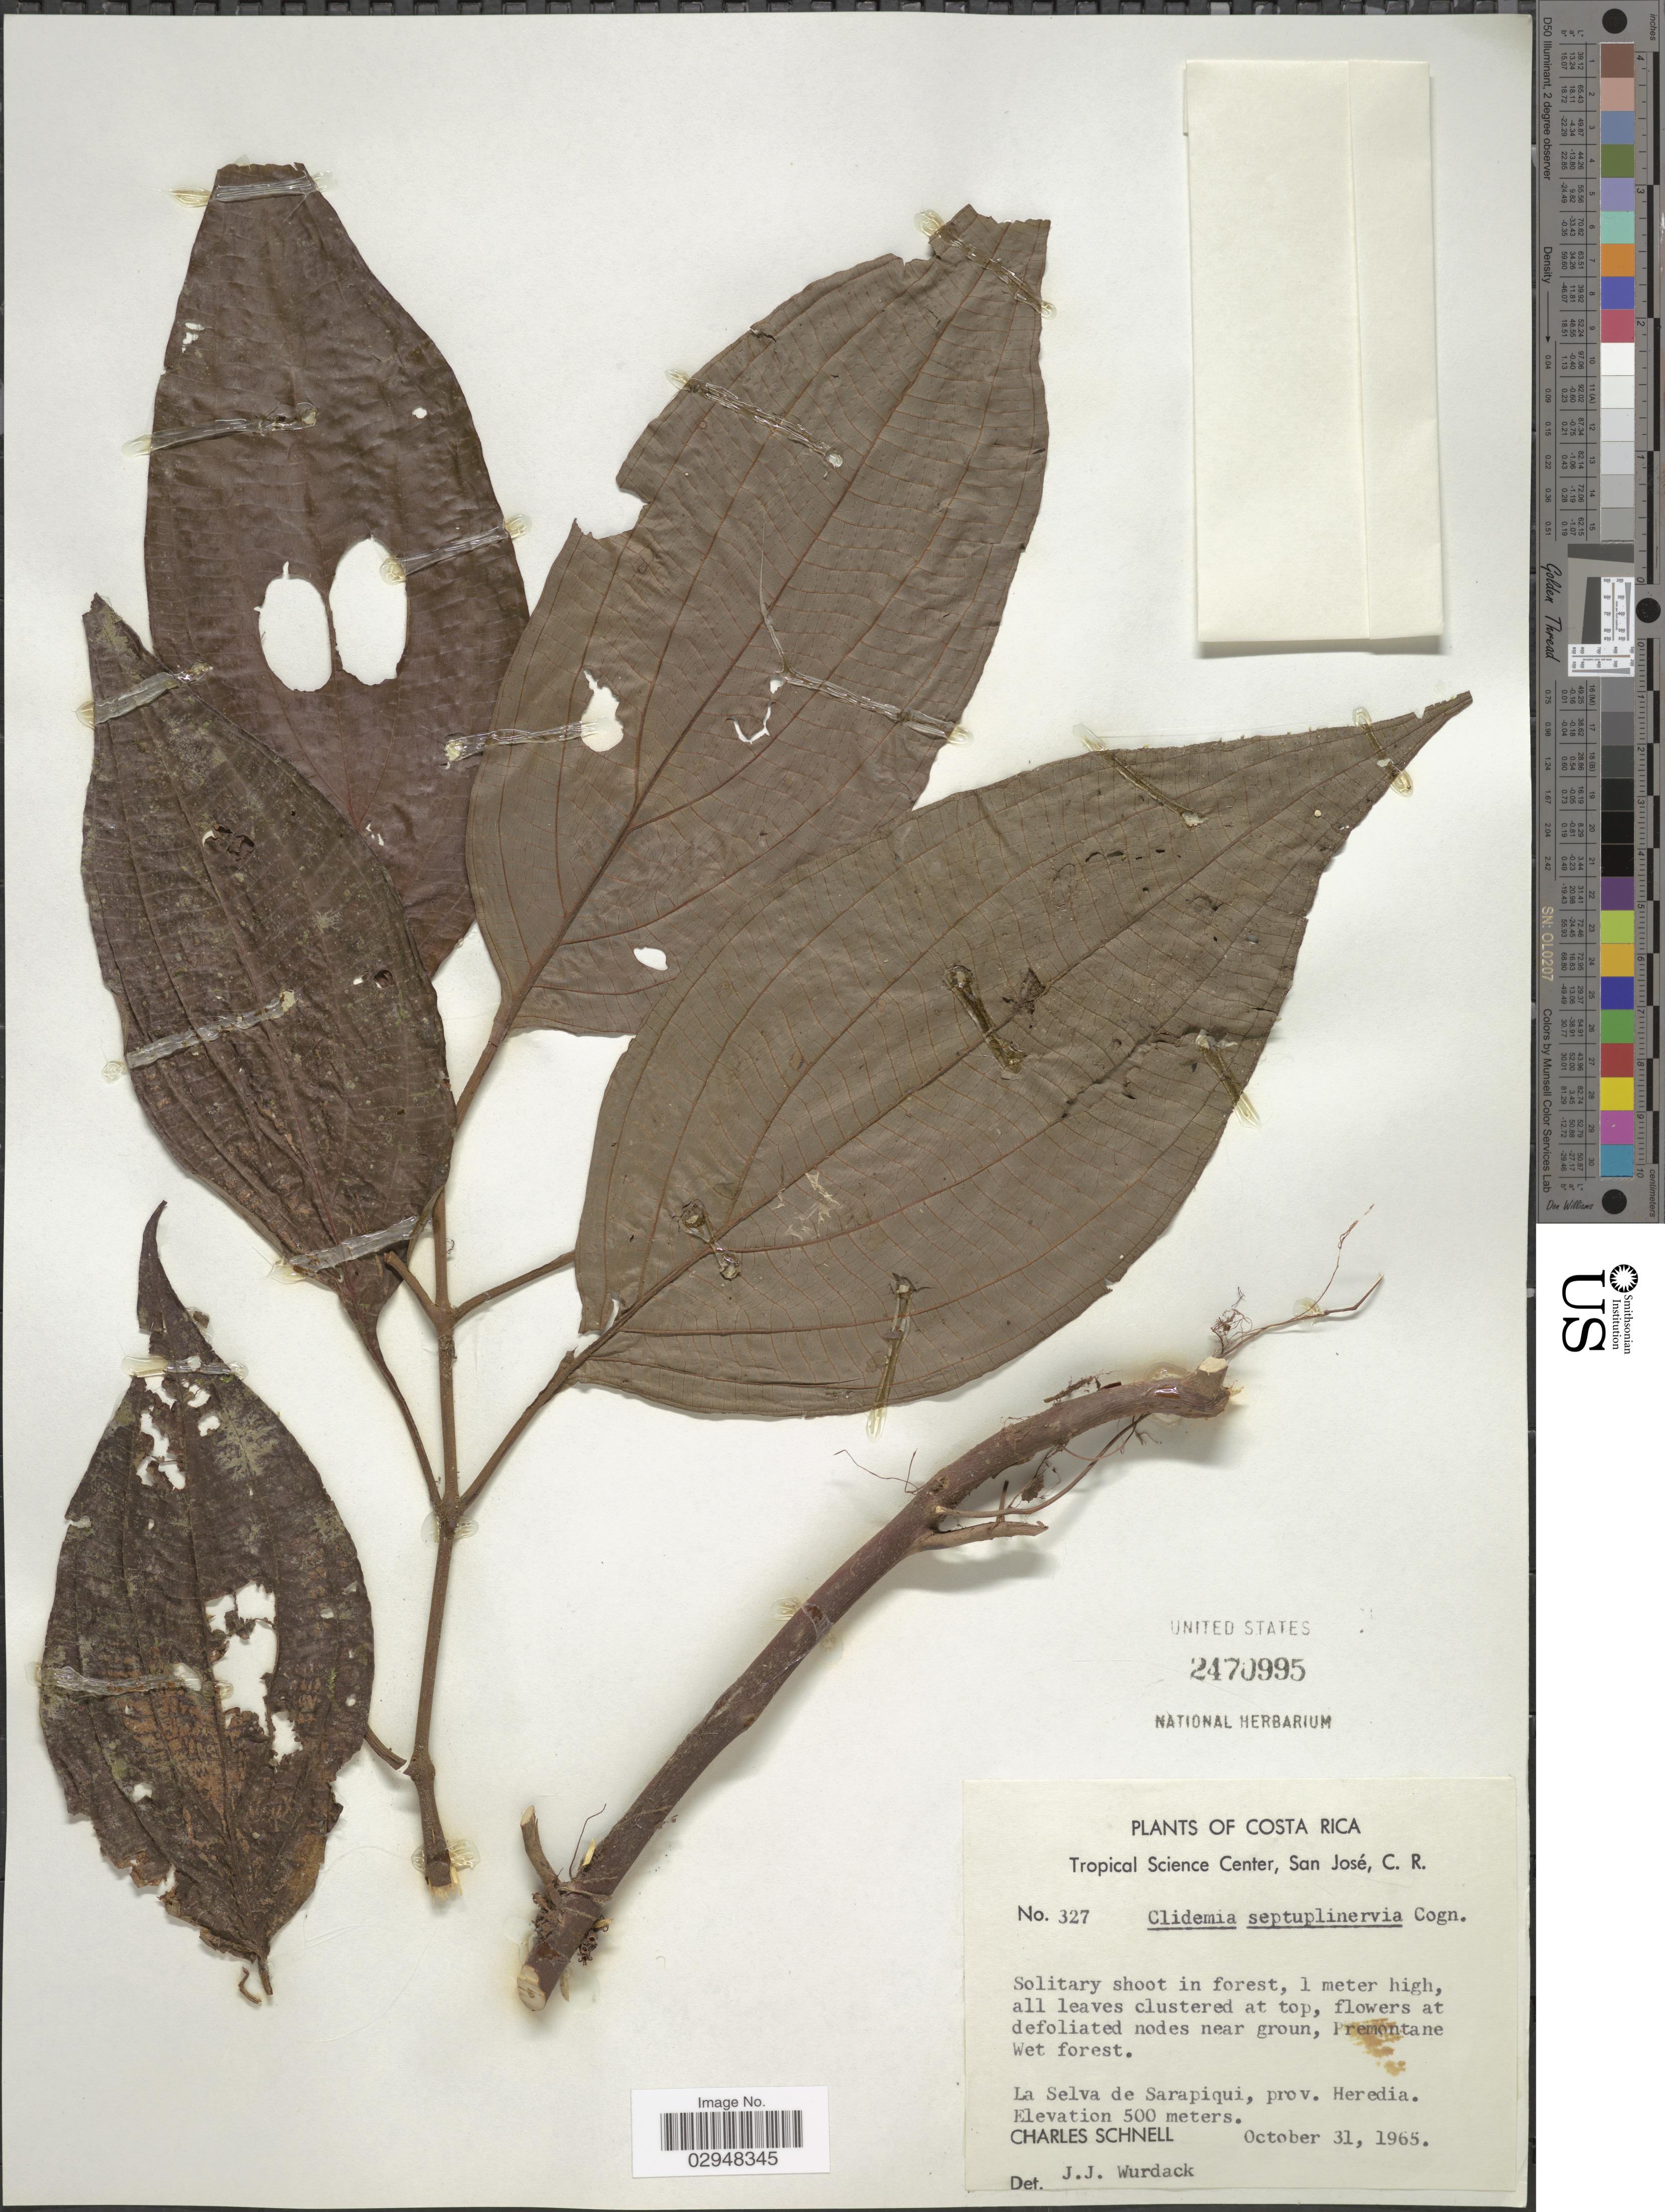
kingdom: Plantae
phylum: Tracheophyta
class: Magnoliopsida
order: Myrtales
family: Melastomataceae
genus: Clidemia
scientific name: Clidemia trichocalyx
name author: (S.F. Blake) Gleason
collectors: C. Schnell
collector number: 327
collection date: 1965-10-31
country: Costa Rica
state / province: Heredia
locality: Premontane Wet forest, La Selva de Sarapiqui.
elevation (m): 500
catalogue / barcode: US 2470995